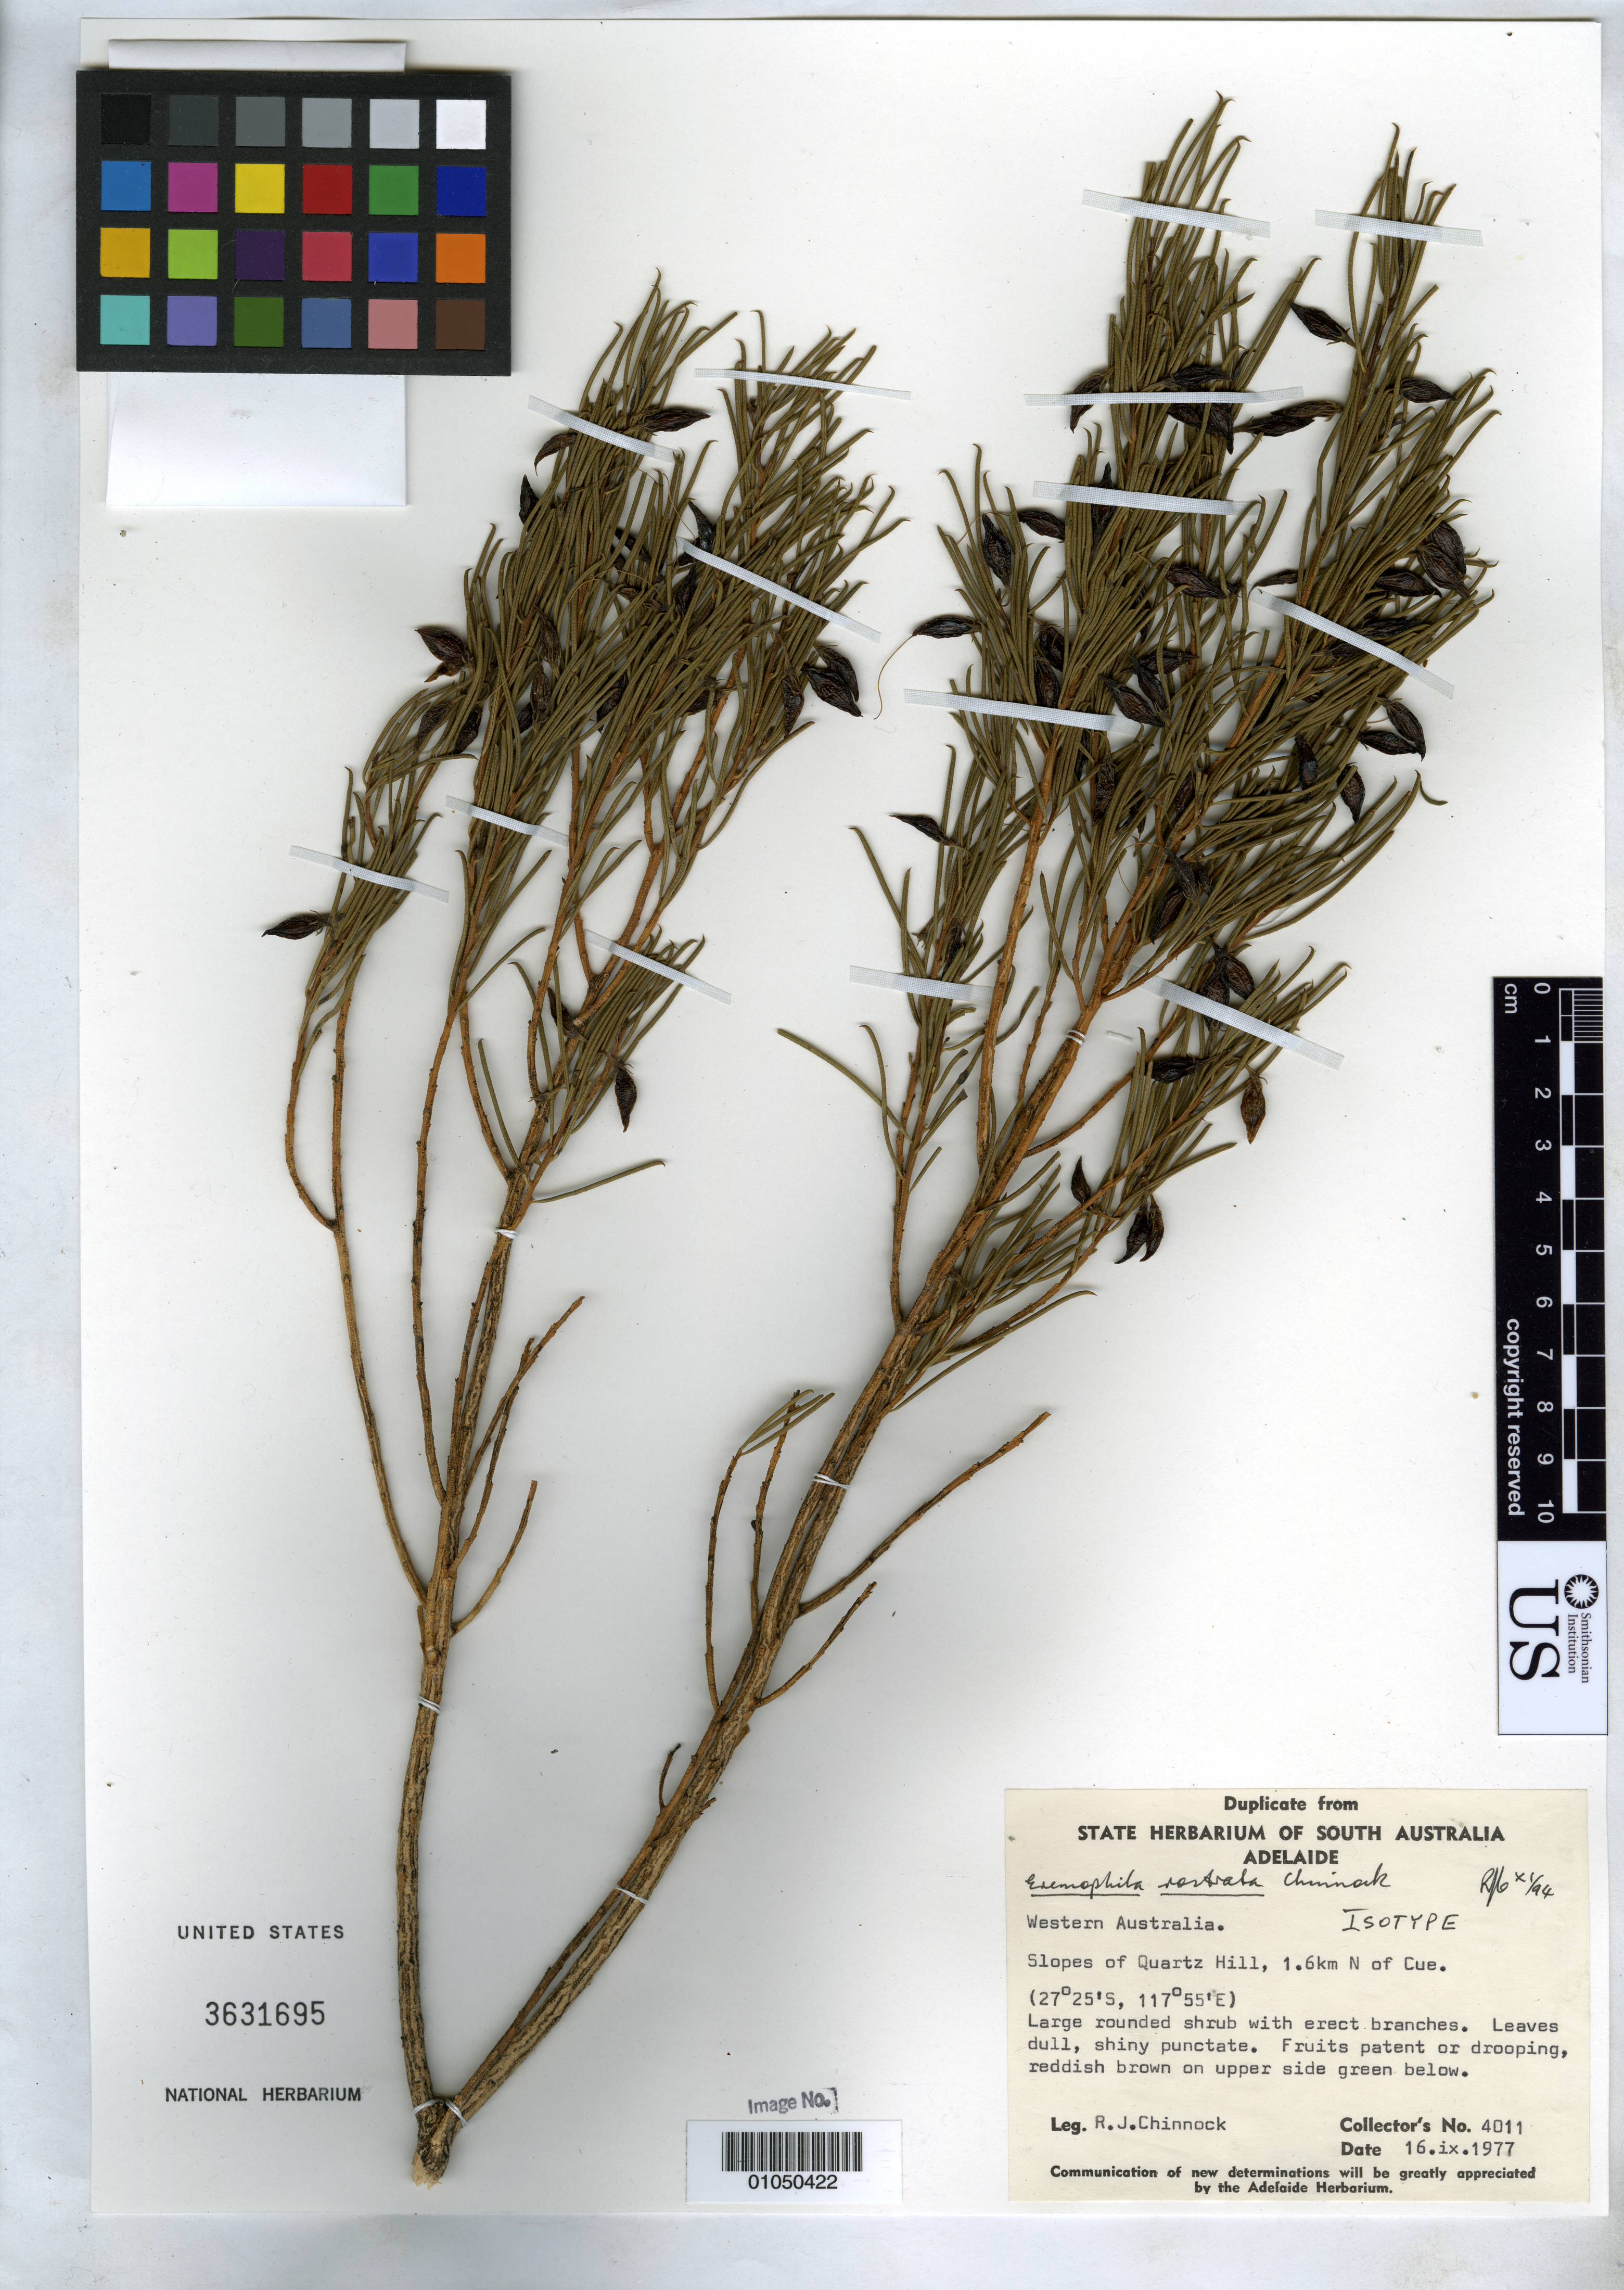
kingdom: Plantae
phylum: Tracheophyta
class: Magnoliopsida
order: Lamiales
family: Scrophulariaceae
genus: Eremophila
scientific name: Eremophila rostrata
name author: Chinnock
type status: Isotype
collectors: R. J. Chinnock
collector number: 4011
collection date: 1977-09-16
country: Australia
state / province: Western Australia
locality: Slopes of Quartz Hill, 1.6 km N of Cue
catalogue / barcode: US 3631695